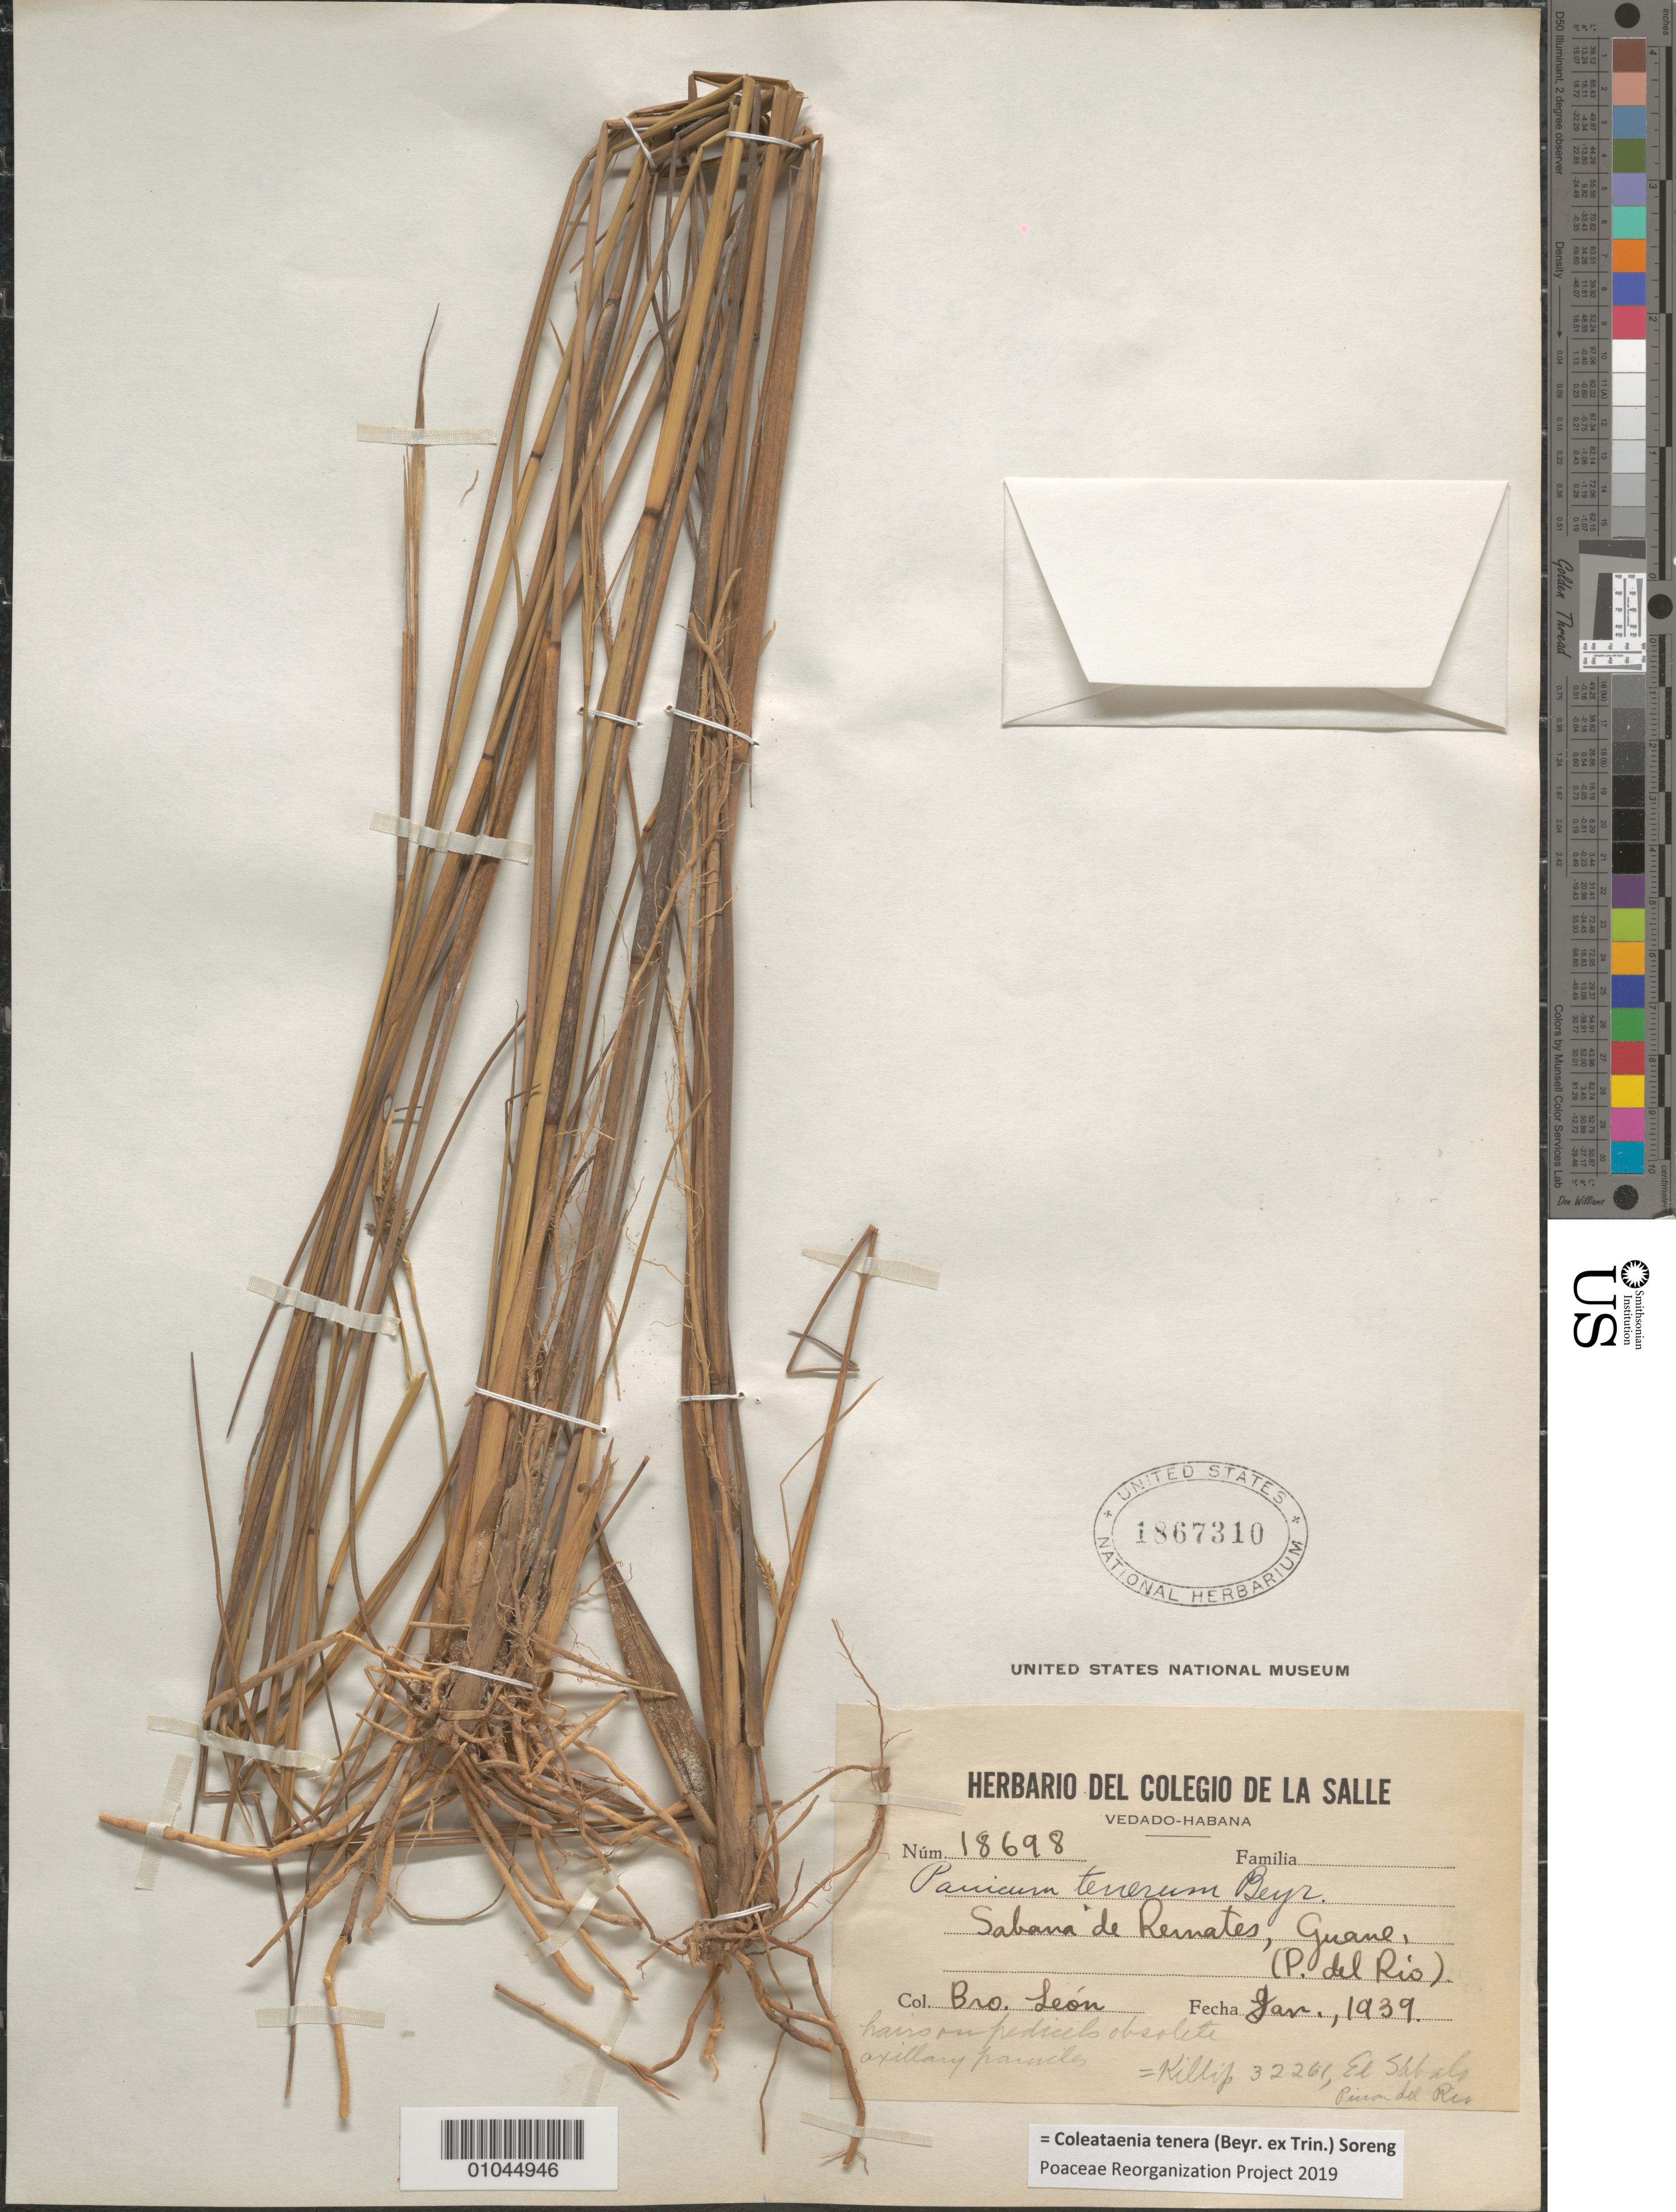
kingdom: Plantae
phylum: Tracheophyta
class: Liliopsida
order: Poales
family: Poaceae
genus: Panicum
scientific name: Panicum tenerum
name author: Beyrich ex Trin.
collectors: Bro. León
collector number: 18698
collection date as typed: Jan 1939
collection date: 1939-01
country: Cuba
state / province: Pinar del Rio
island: Cuba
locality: Sabana de Renates, Guane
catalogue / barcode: US 1867310